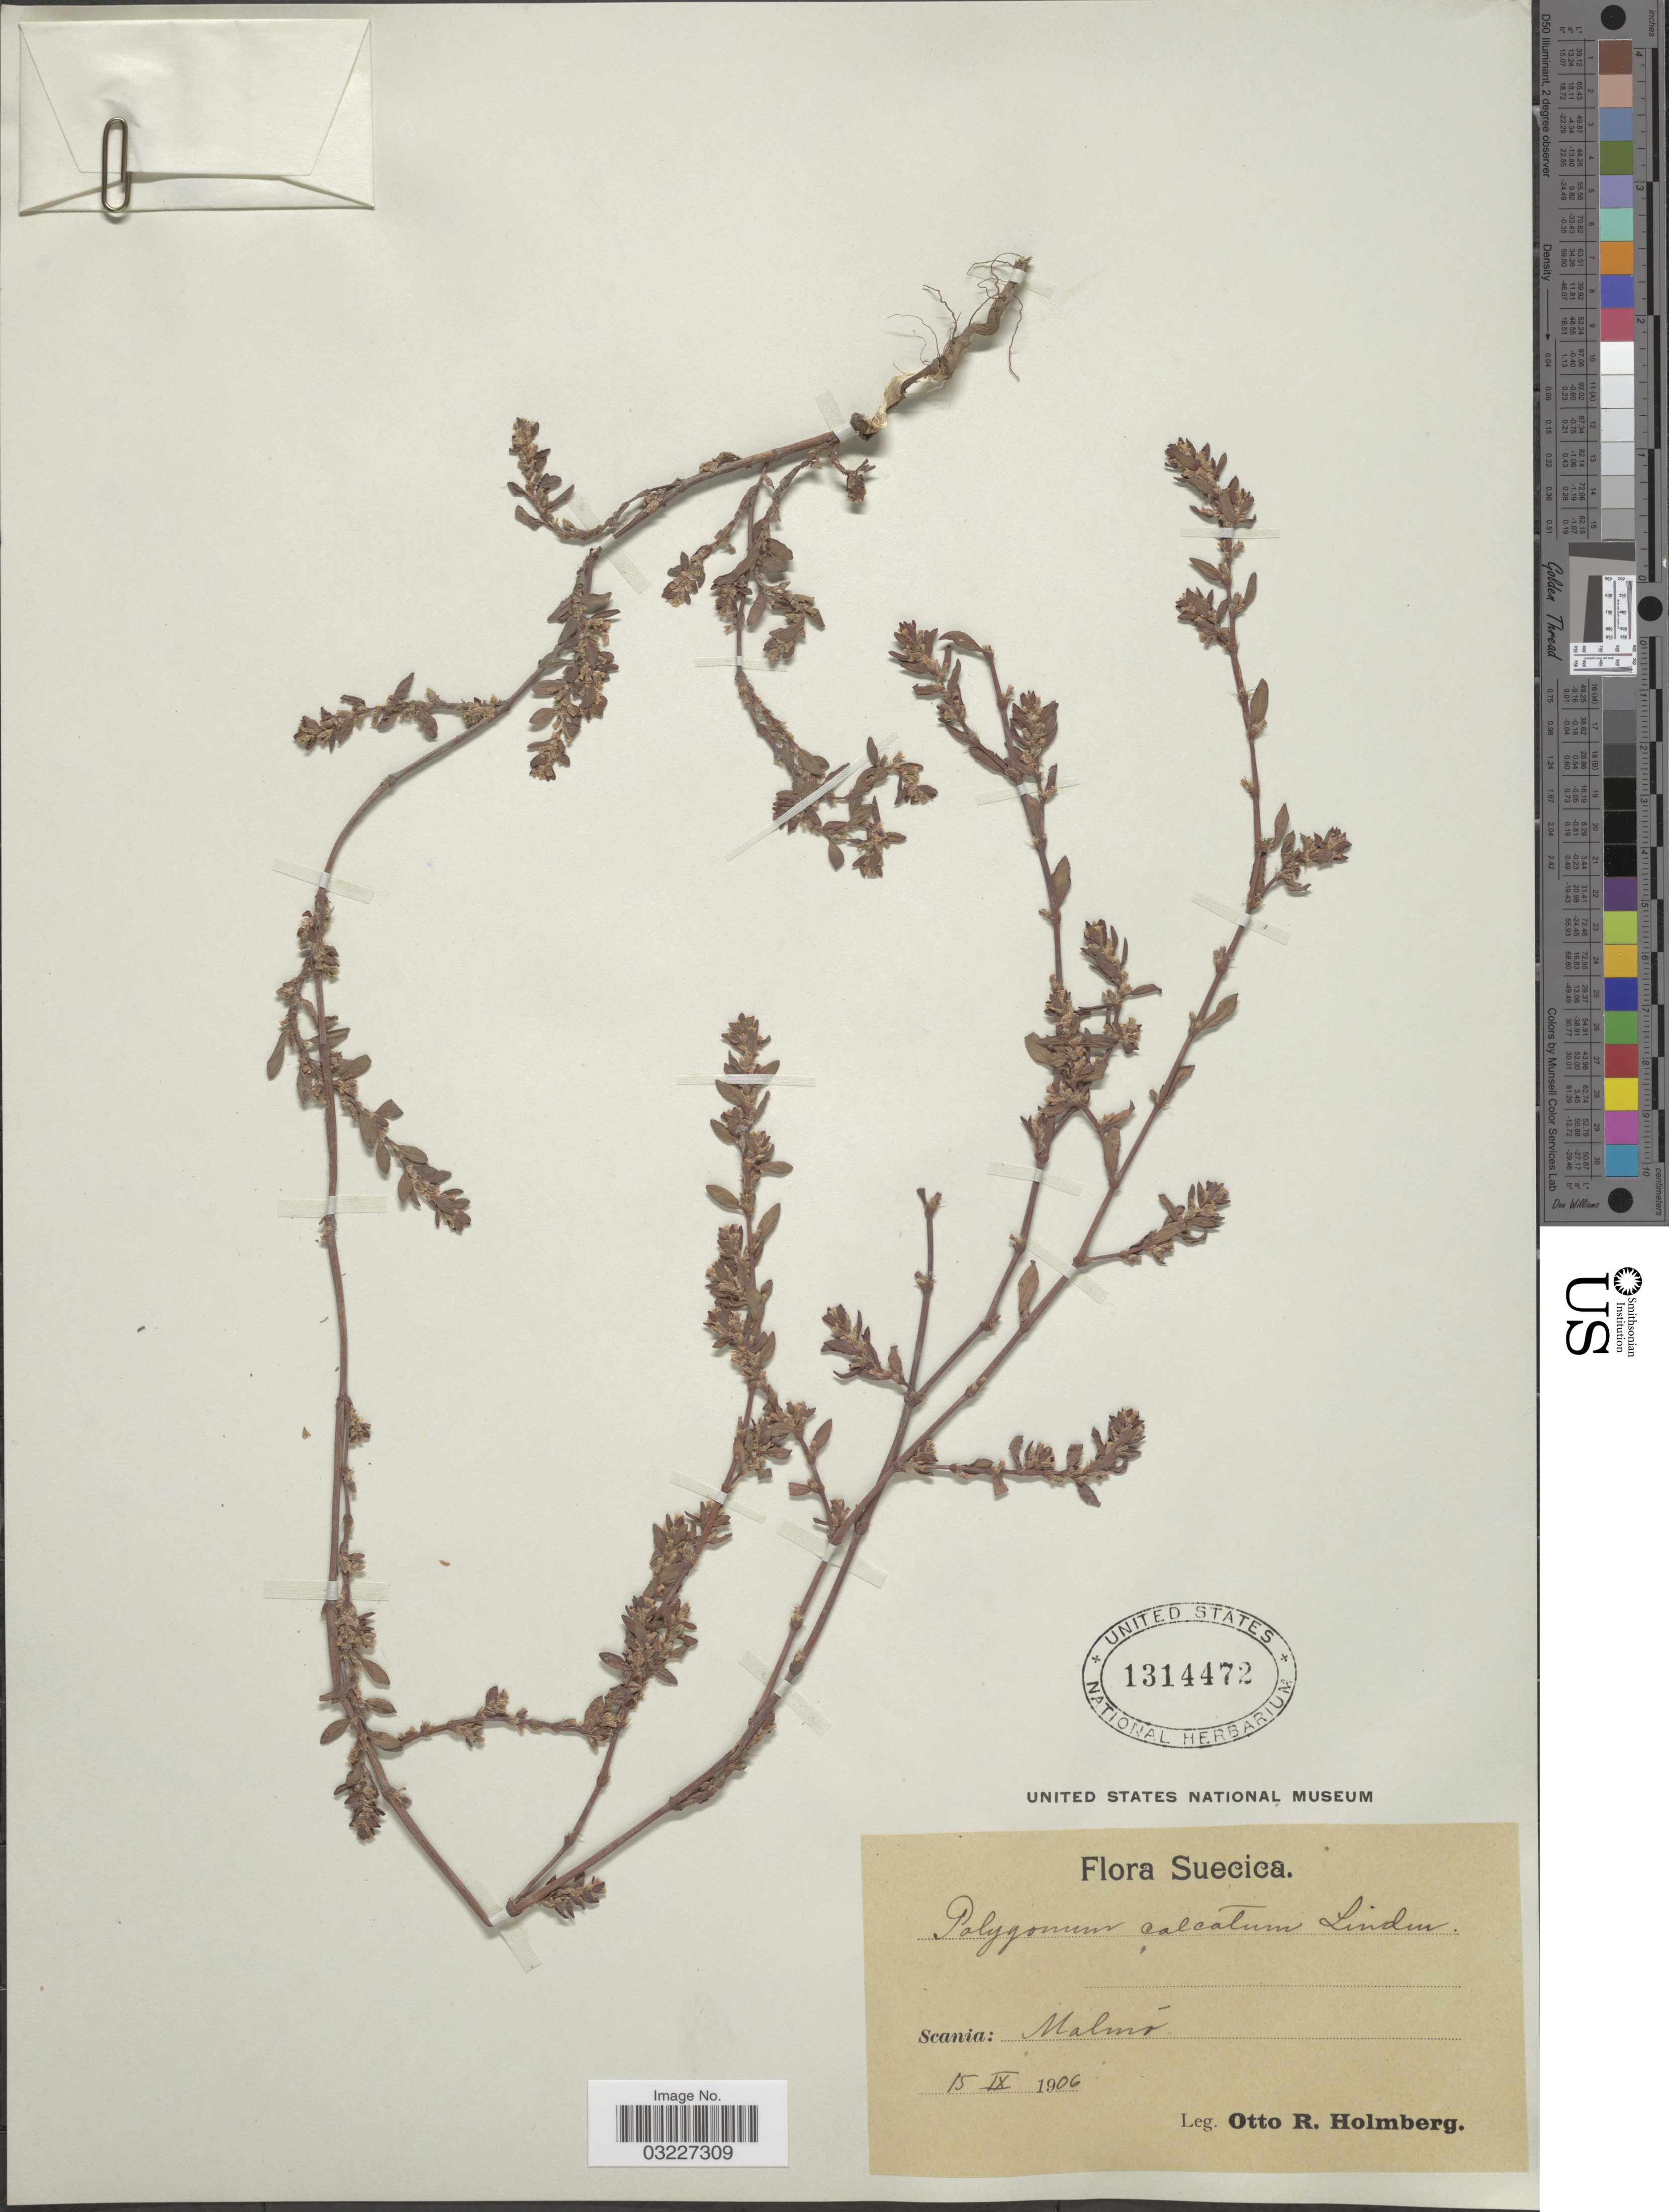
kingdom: Plantae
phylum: Tracheophyta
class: Magnoliopsida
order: Caryophyllales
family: Polygonaceae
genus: Polygonum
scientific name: Polygonum calcatum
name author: Lindm.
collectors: O. Holmberg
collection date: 1906-09-15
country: Sweden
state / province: Skåne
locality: Suecica. Scania: Malmö.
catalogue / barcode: US 1314472